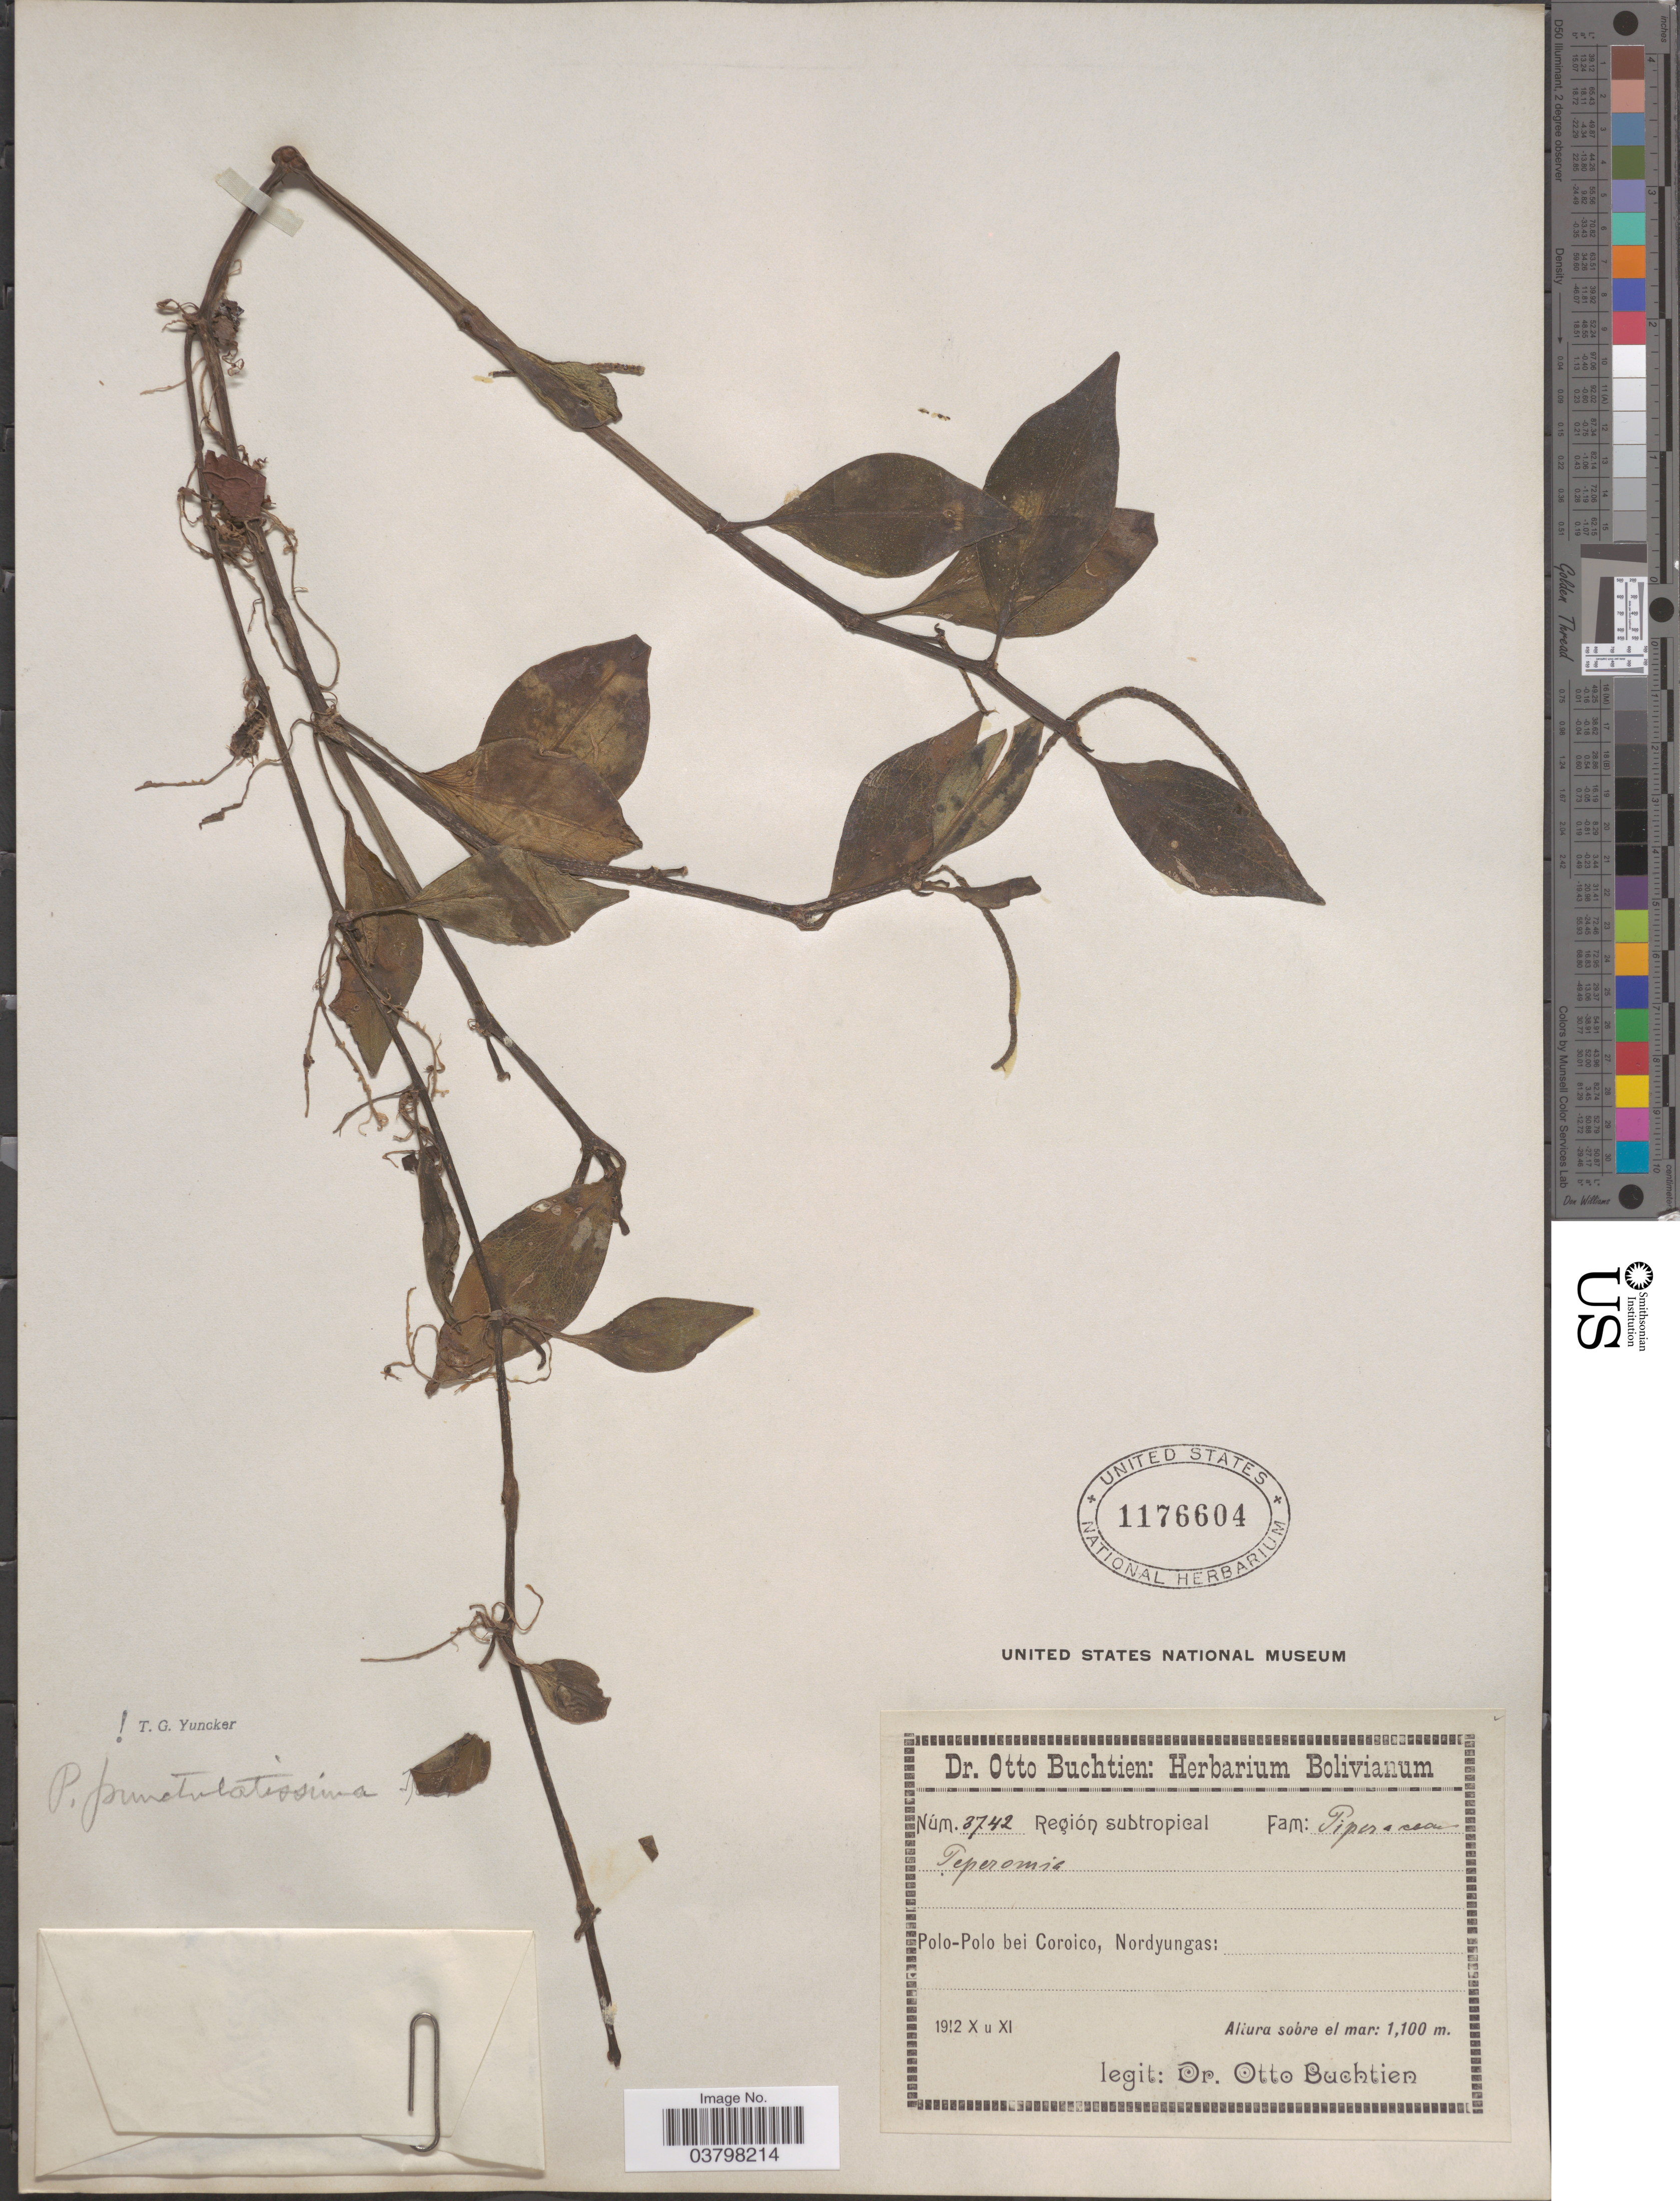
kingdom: Plantae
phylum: Tracheophyta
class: Magnoliopsida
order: Piperales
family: Piperaceae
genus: Peperomia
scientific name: Peperomia punctulatissima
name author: Trel.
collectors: O. Buchtien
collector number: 3742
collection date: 1912-10/1912-11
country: Bolivia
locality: Región subtropical. Polo-Polo bei Coroico, Nordyungas.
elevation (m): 1100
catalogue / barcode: US 1176604